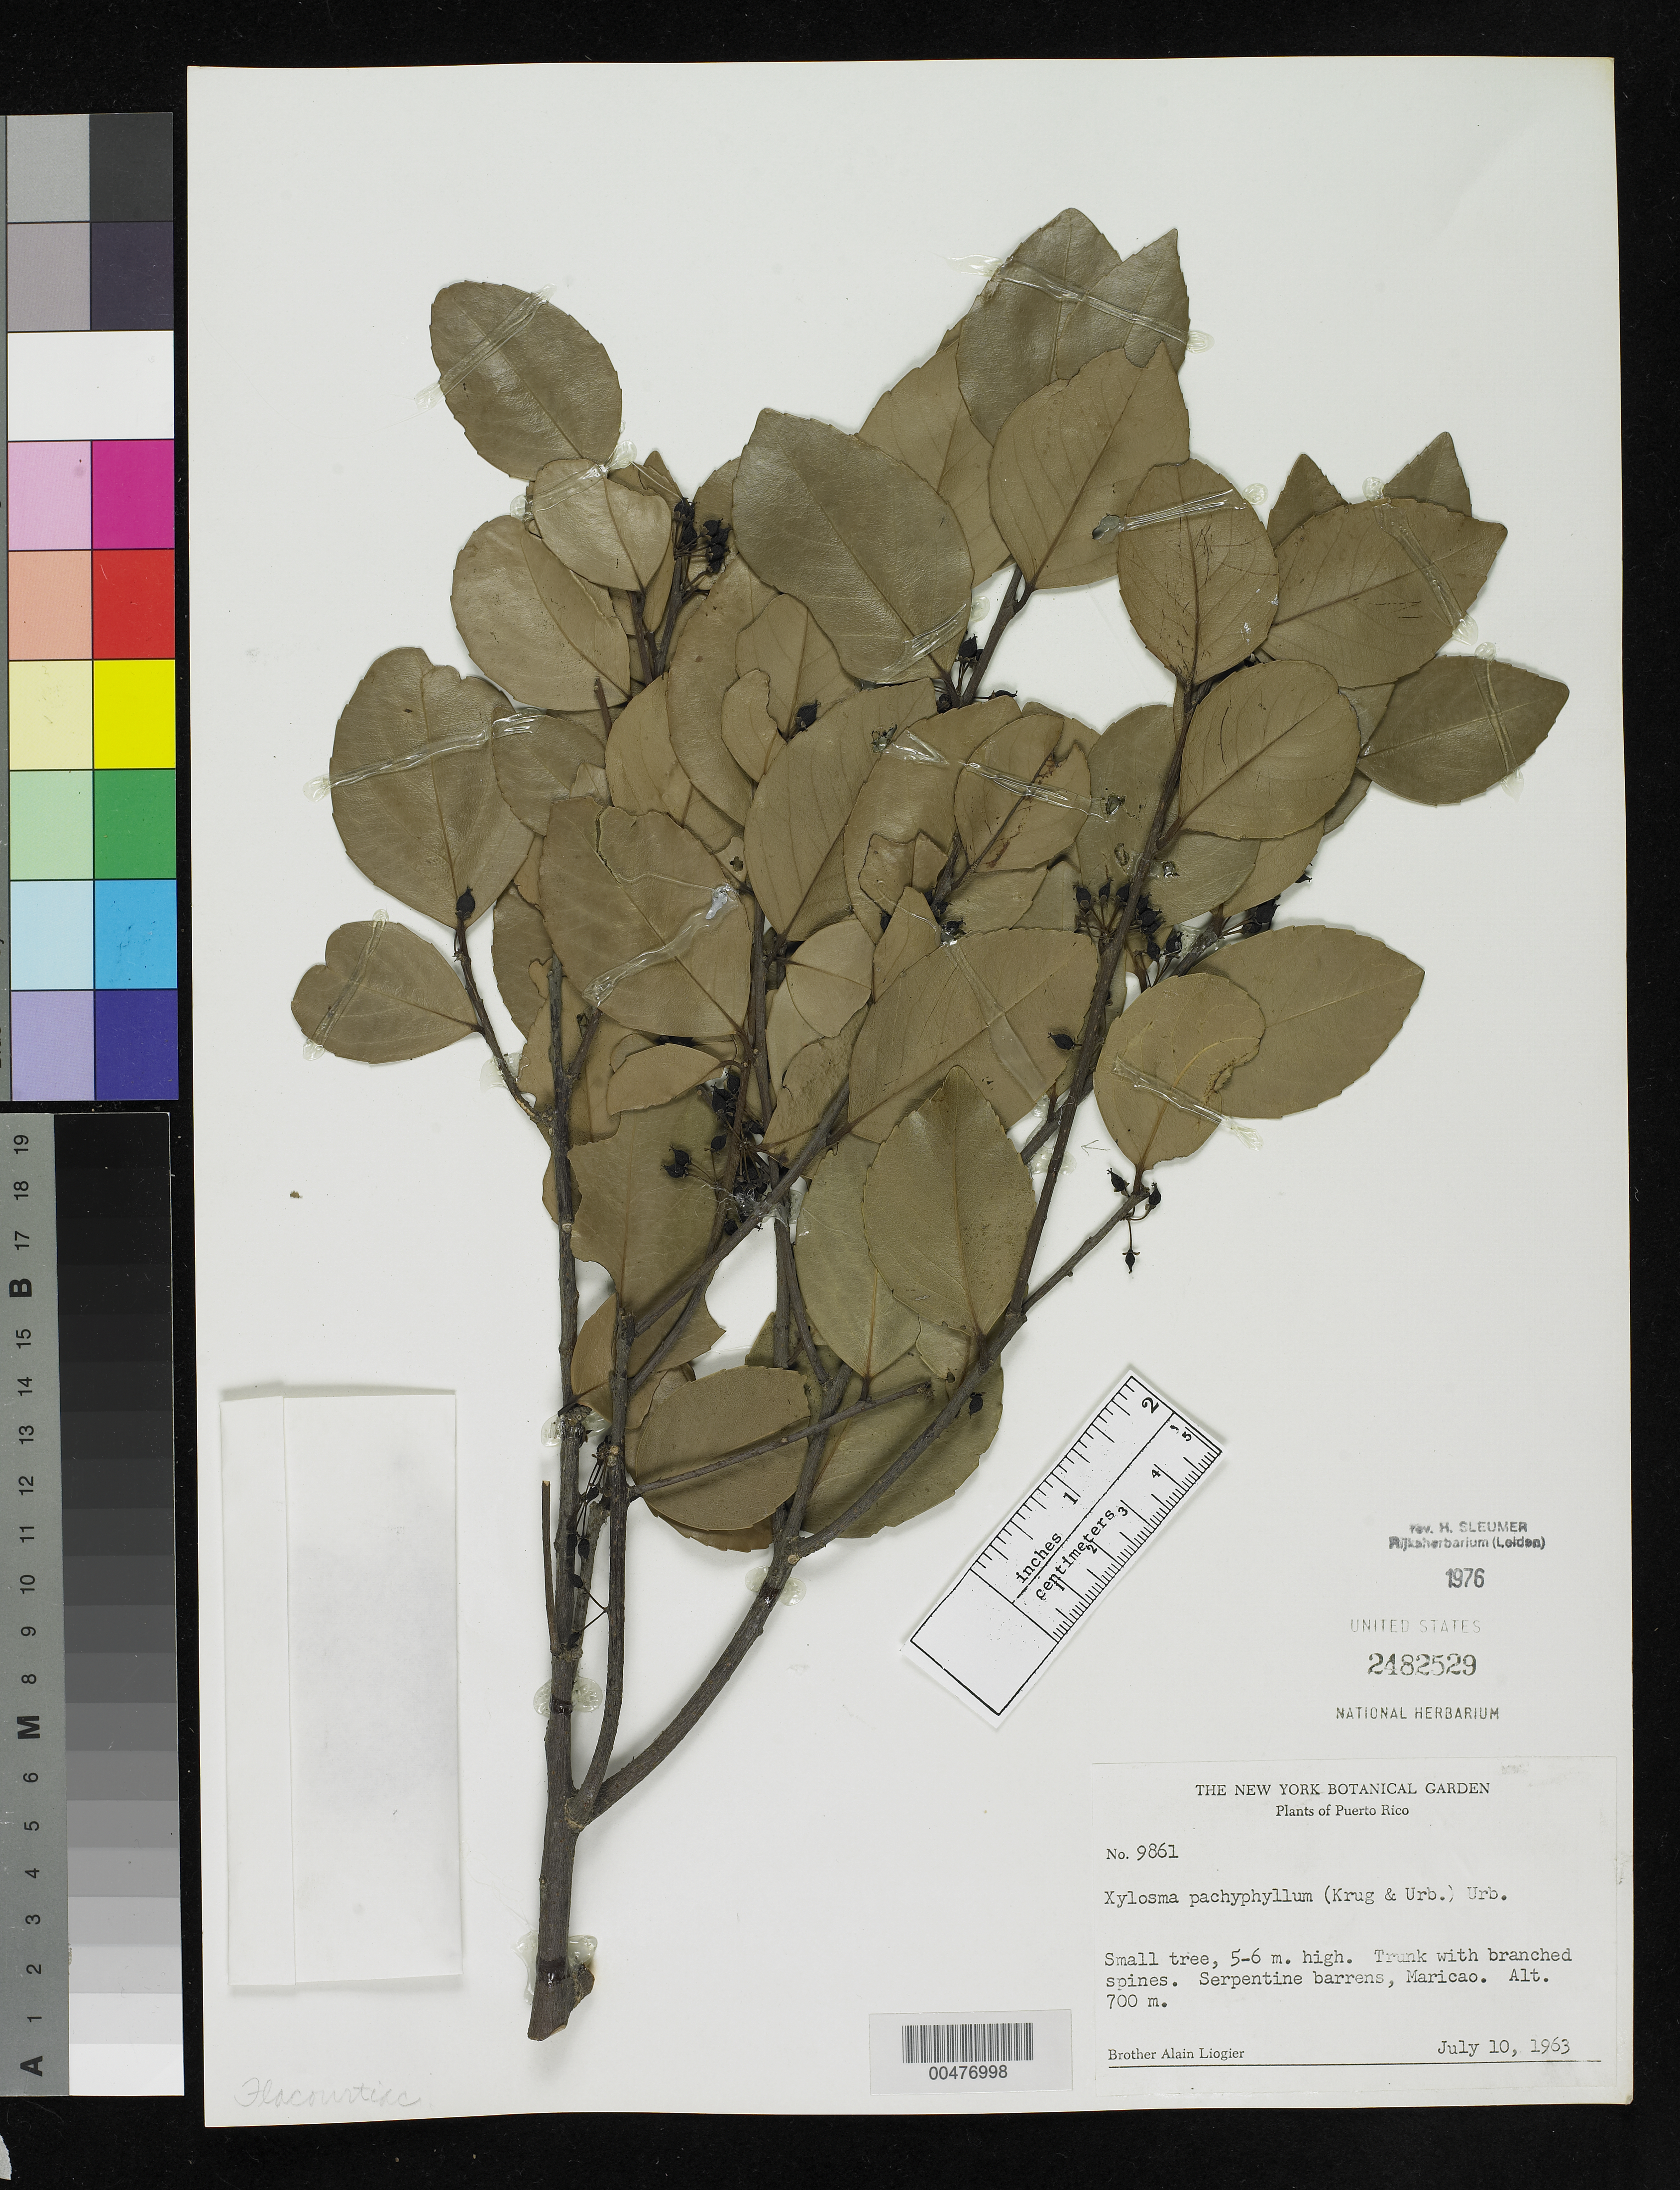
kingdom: Plantae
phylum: Tracheophyta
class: Magnoliopsida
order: Malpighiales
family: Salicaceae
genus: Xylosma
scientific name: Xylosma pachyphylla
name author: (Krug & Urb.) Urb.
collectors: A. H. Liogier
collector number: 9861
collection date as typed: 10 Jul 1963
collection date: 1963-07-10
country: Puerto Rico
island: Greater Antilles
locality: Maricao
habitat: Serpentine barrens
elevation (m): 700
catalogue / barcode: US 2482529